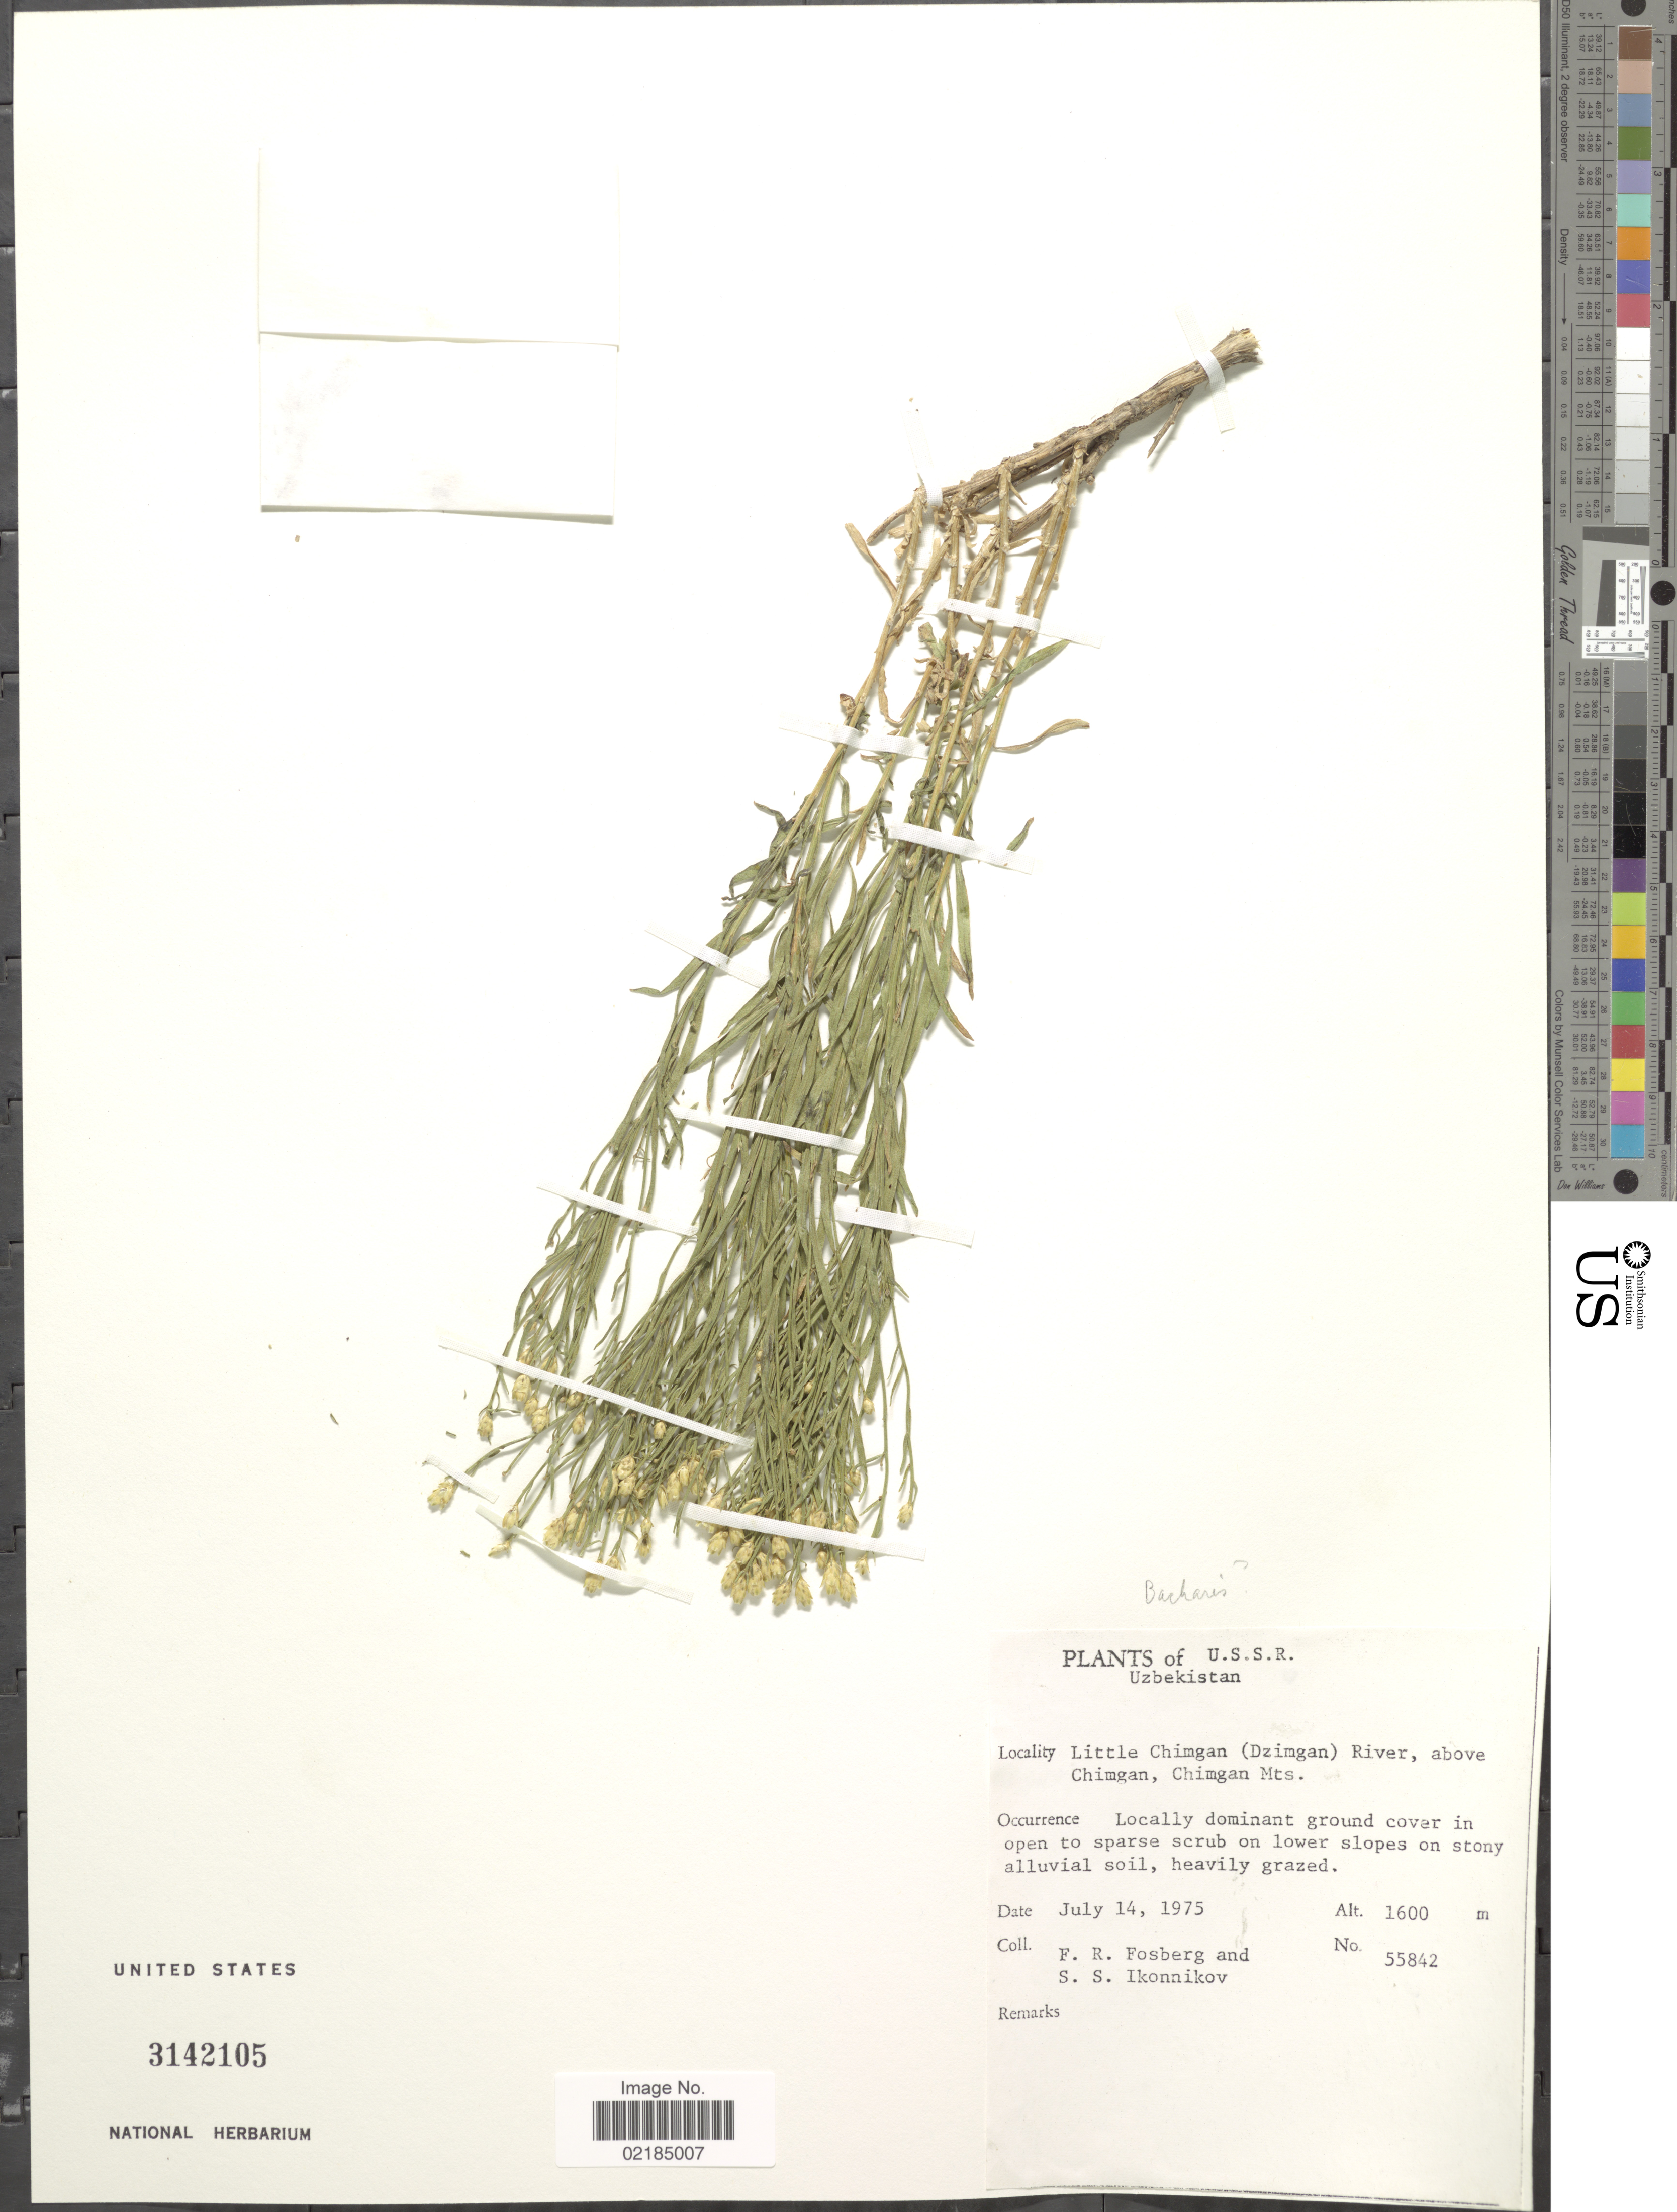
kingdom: Plantae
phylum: Tracheophyta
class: Magnoliopsida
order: Asterales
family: Asteraceae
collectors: F. R. Fosberg & S. Ikonnikov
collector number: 55842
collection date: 1975-07-14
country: Uzbekistan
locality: U.S.S.R. Uzbekistan. Little Chimgan (Dzimgan) River, above Chimgan, Chimgan Mts.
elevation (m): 1600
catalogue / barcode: US 3142105